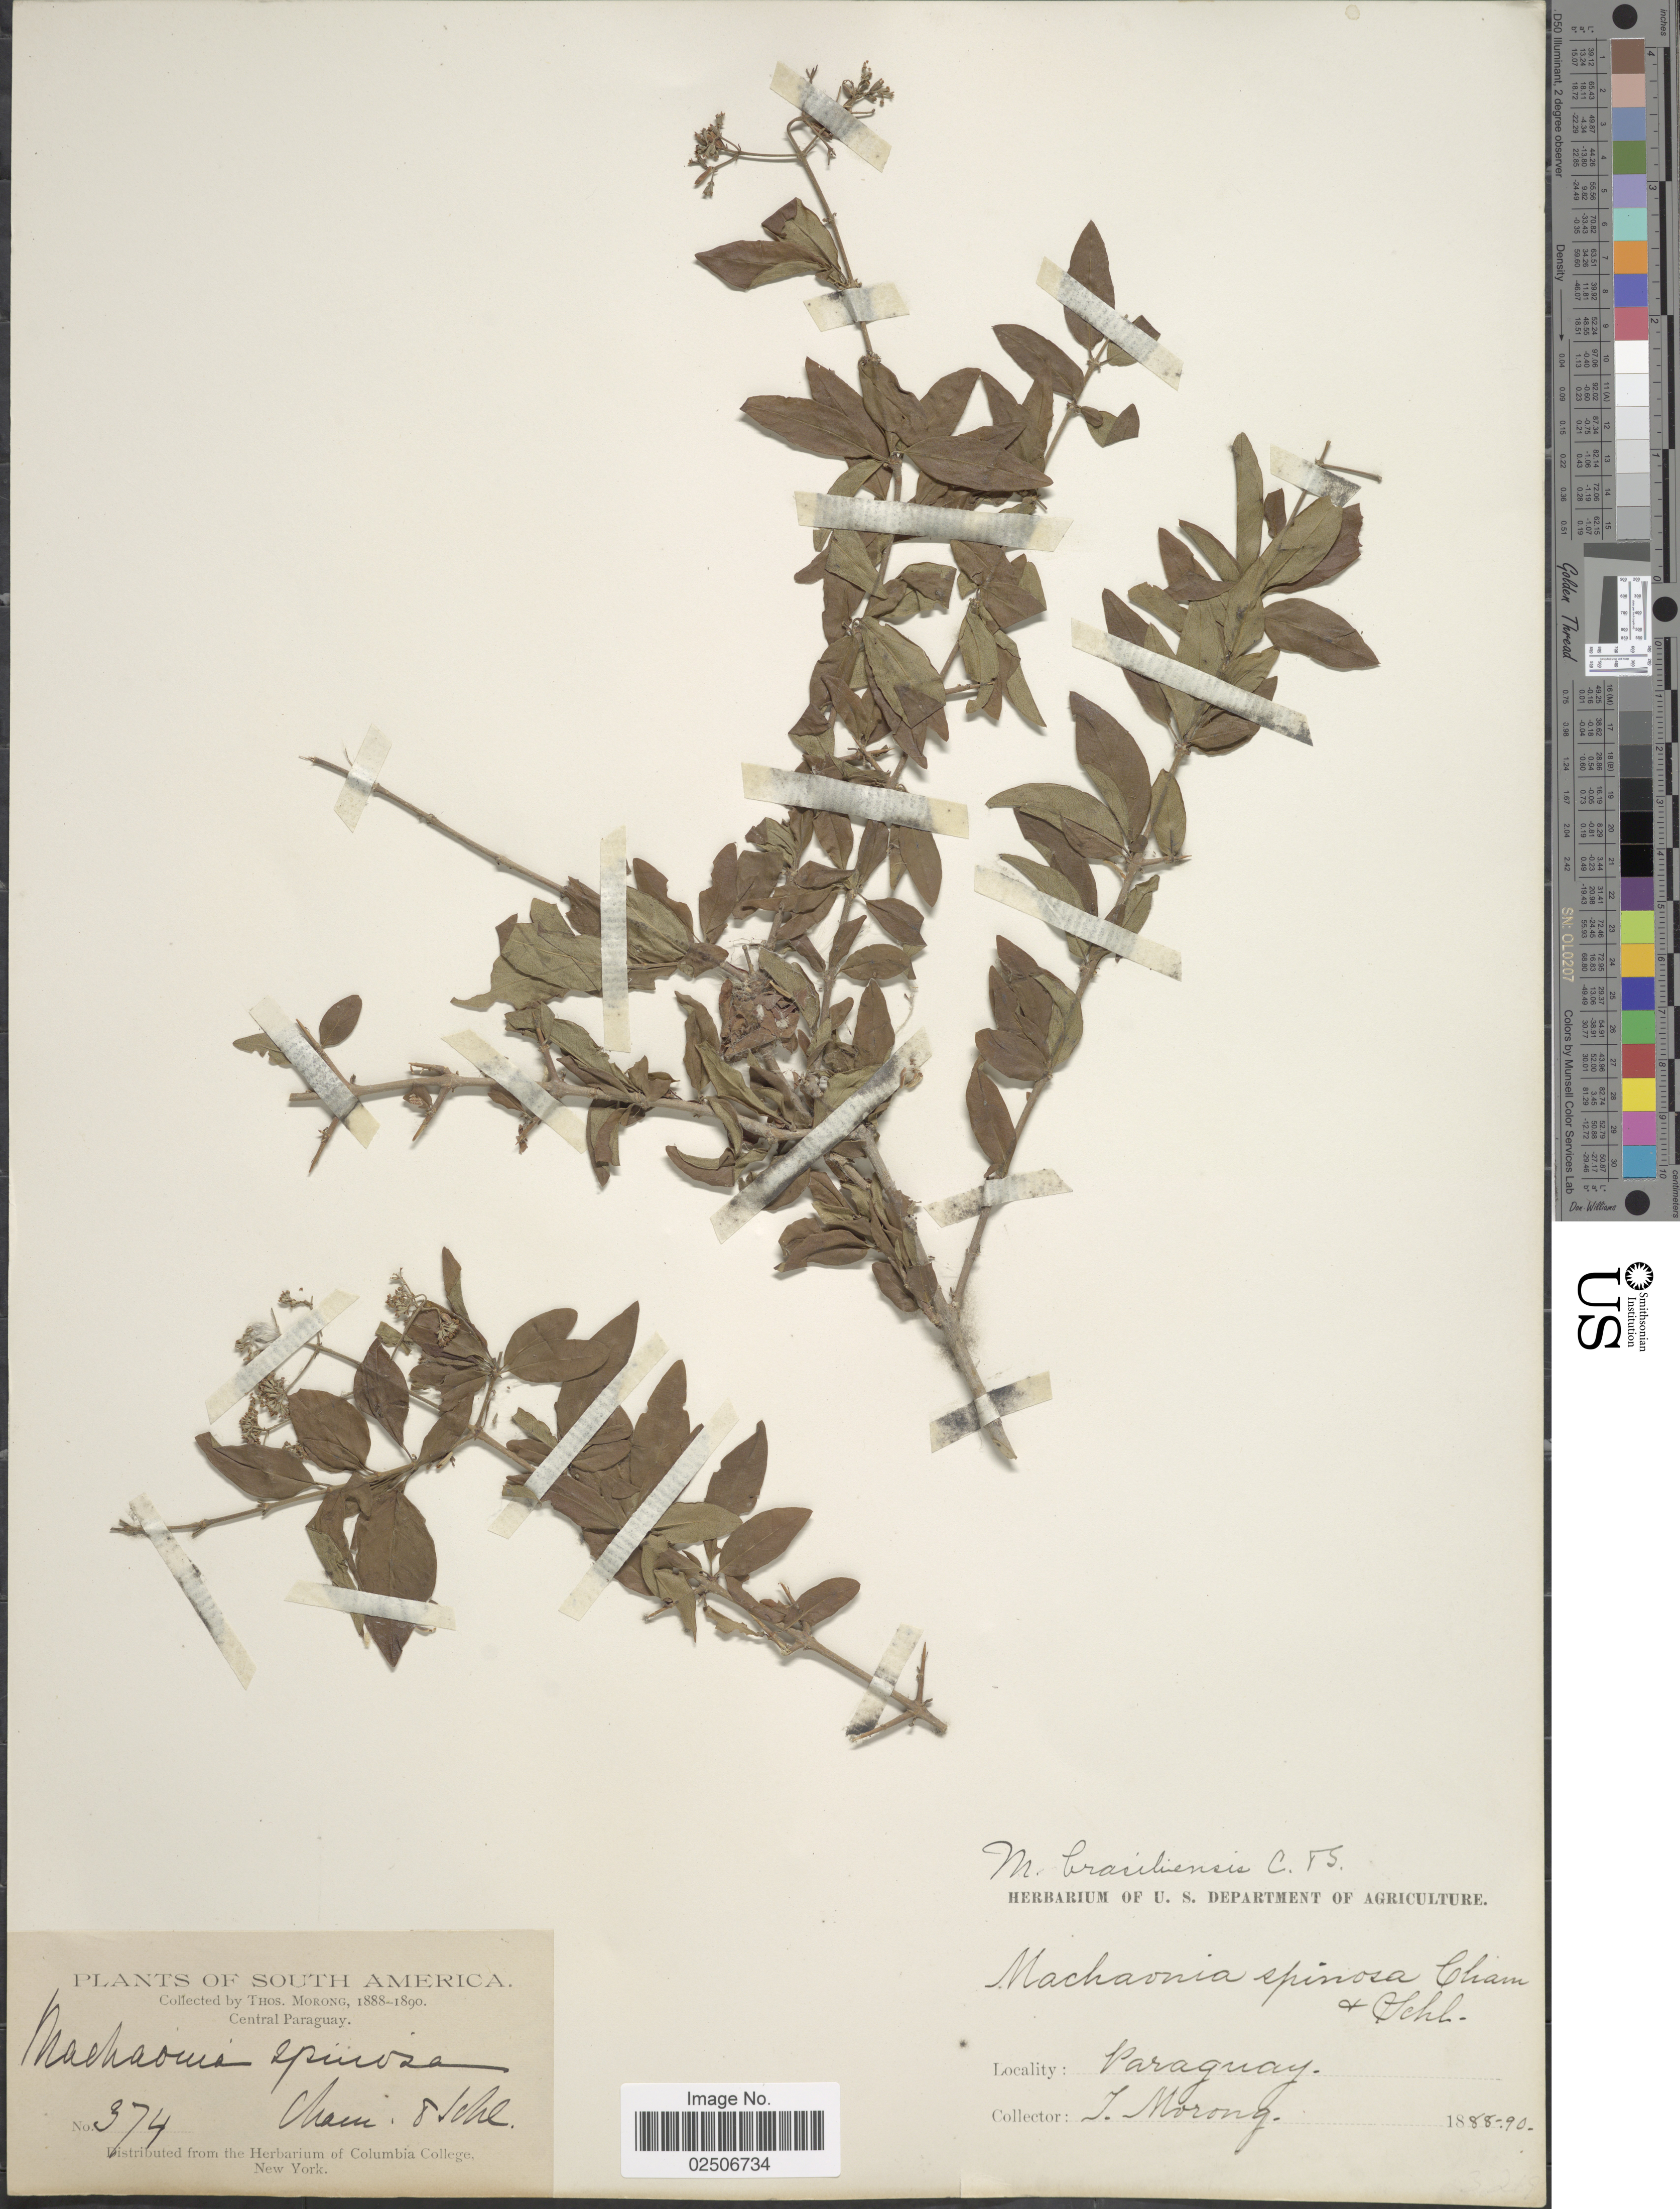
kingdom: Plantae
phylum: Tracheophyta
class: Magnoliopsida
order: Gentianales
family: Rubiaceae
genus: Machaonia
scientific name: Machaonia brasiliensis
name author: (Hoffmanns. ex Humb.) Cham. & Schltdl.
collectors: ex herb. T. Morong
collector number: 374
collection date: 1888/1890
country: Paraguay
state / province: Central